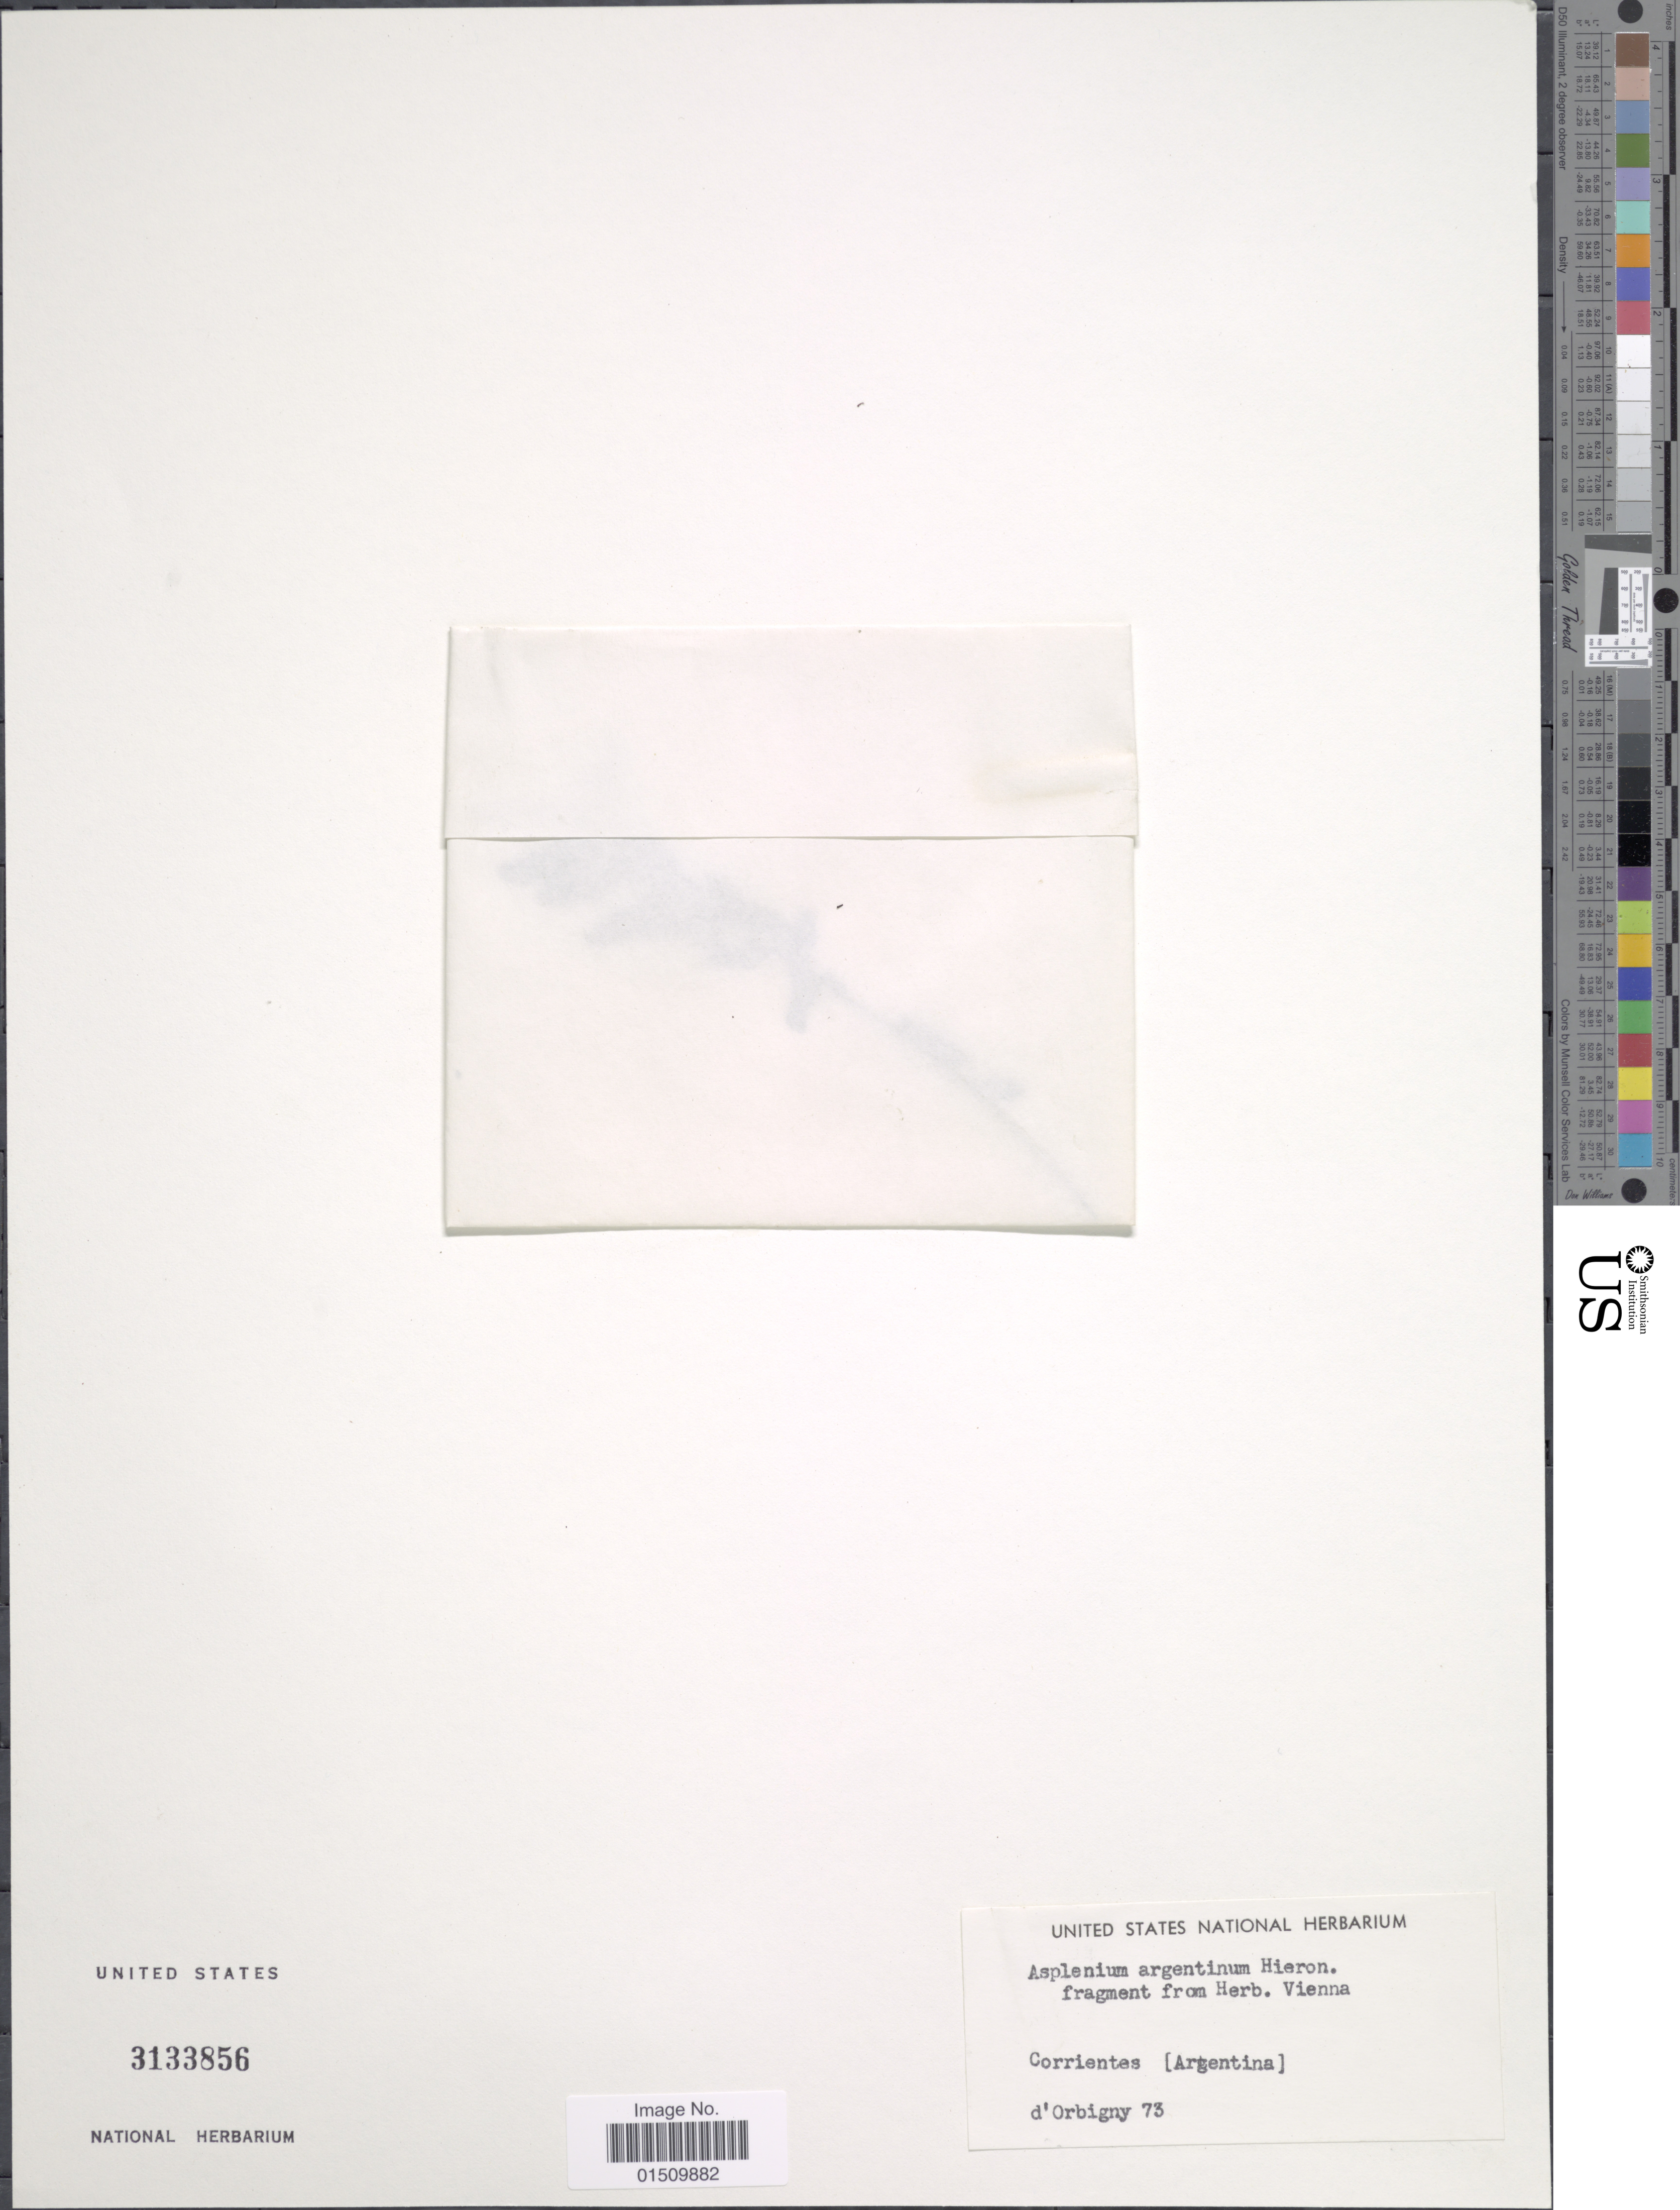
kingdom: Plantae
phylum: Tracheophyta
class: Polypodiopsida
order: Polypodiales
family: Aspleniaceae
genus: Asplenium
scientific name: Asplenium argentinum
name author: Hieron.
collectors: D'Orbigny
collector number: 73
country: Argentina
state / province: Corrientes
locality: Argentina.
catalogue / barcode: US 3133856